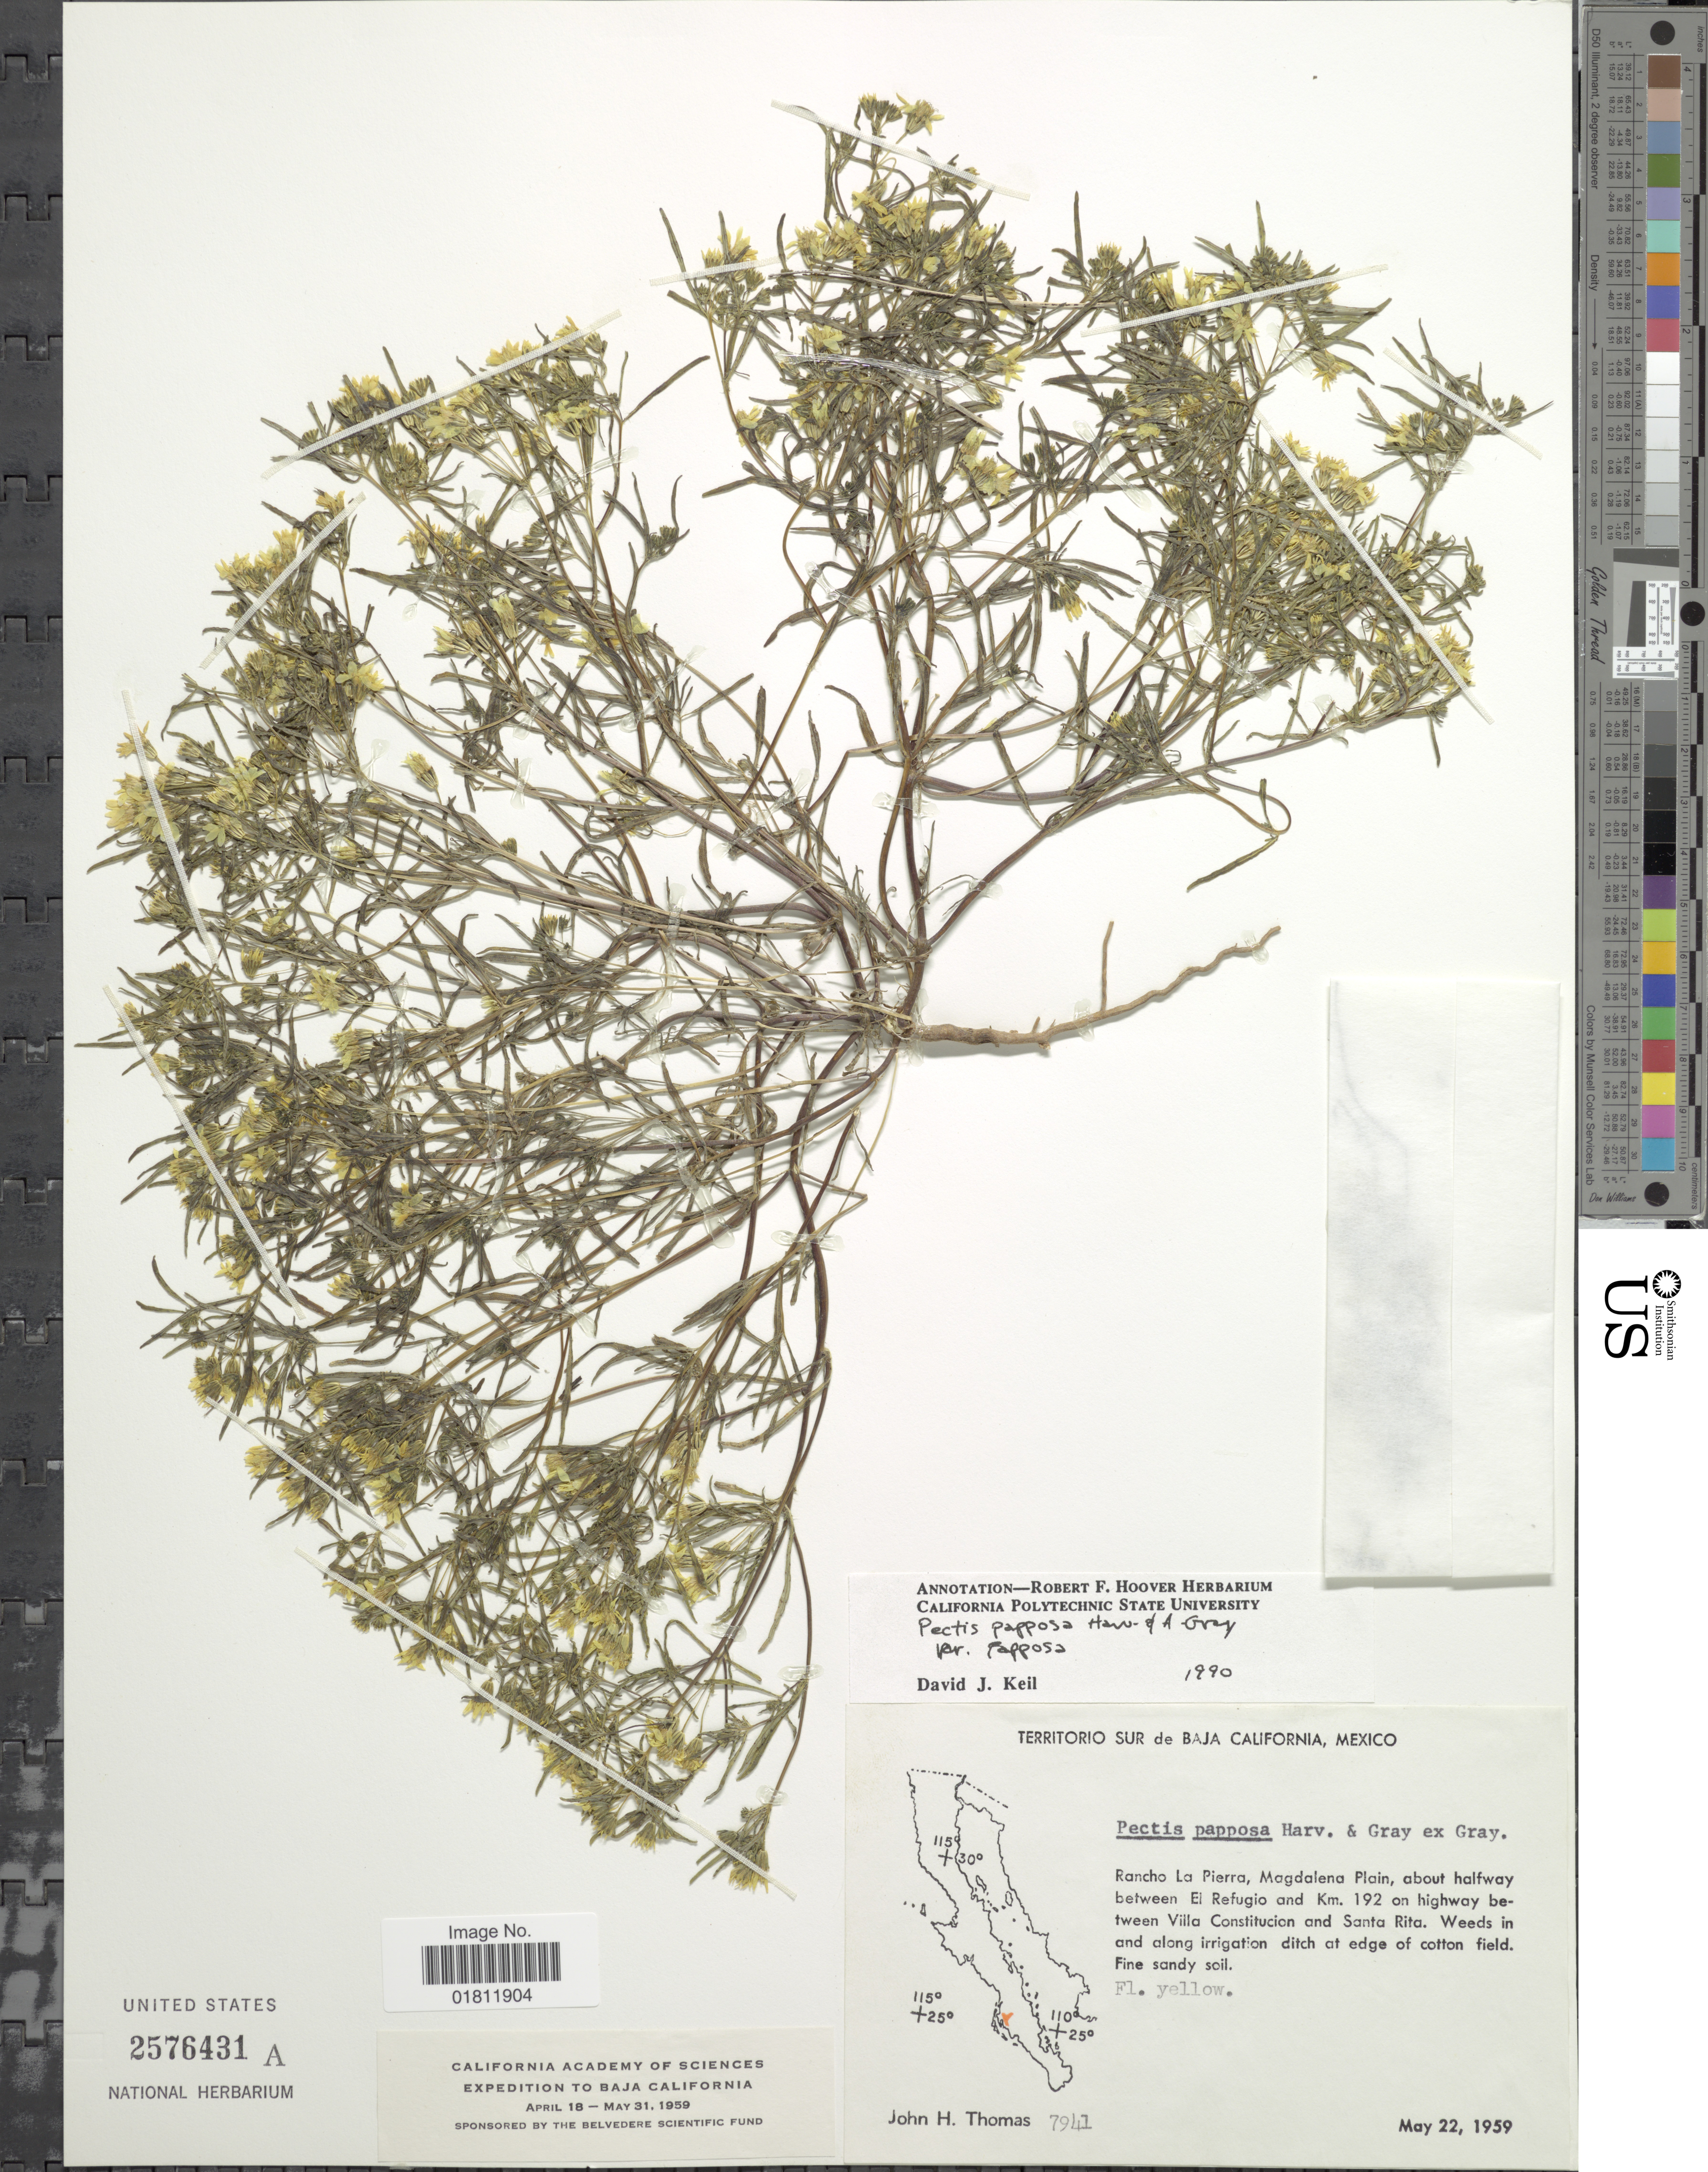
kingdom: Plantae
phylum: Tracheophyta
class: Magnoliopsida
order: Asterales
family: Asteraceae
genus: Pectis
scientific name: Pectis papposa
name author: Harv. & A. Gray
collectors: J. H. Thomas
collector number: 7941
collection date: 1959-05-22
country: Mexico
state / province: Baja California Sur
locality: Territorio Sur de California, Mexico, Rancho La Pierra, Magdalena Plain, about halfway between El Refugio and Km. 192 on highway between Villa Constitucion and Santa Rita.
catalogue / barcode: US 2576431A